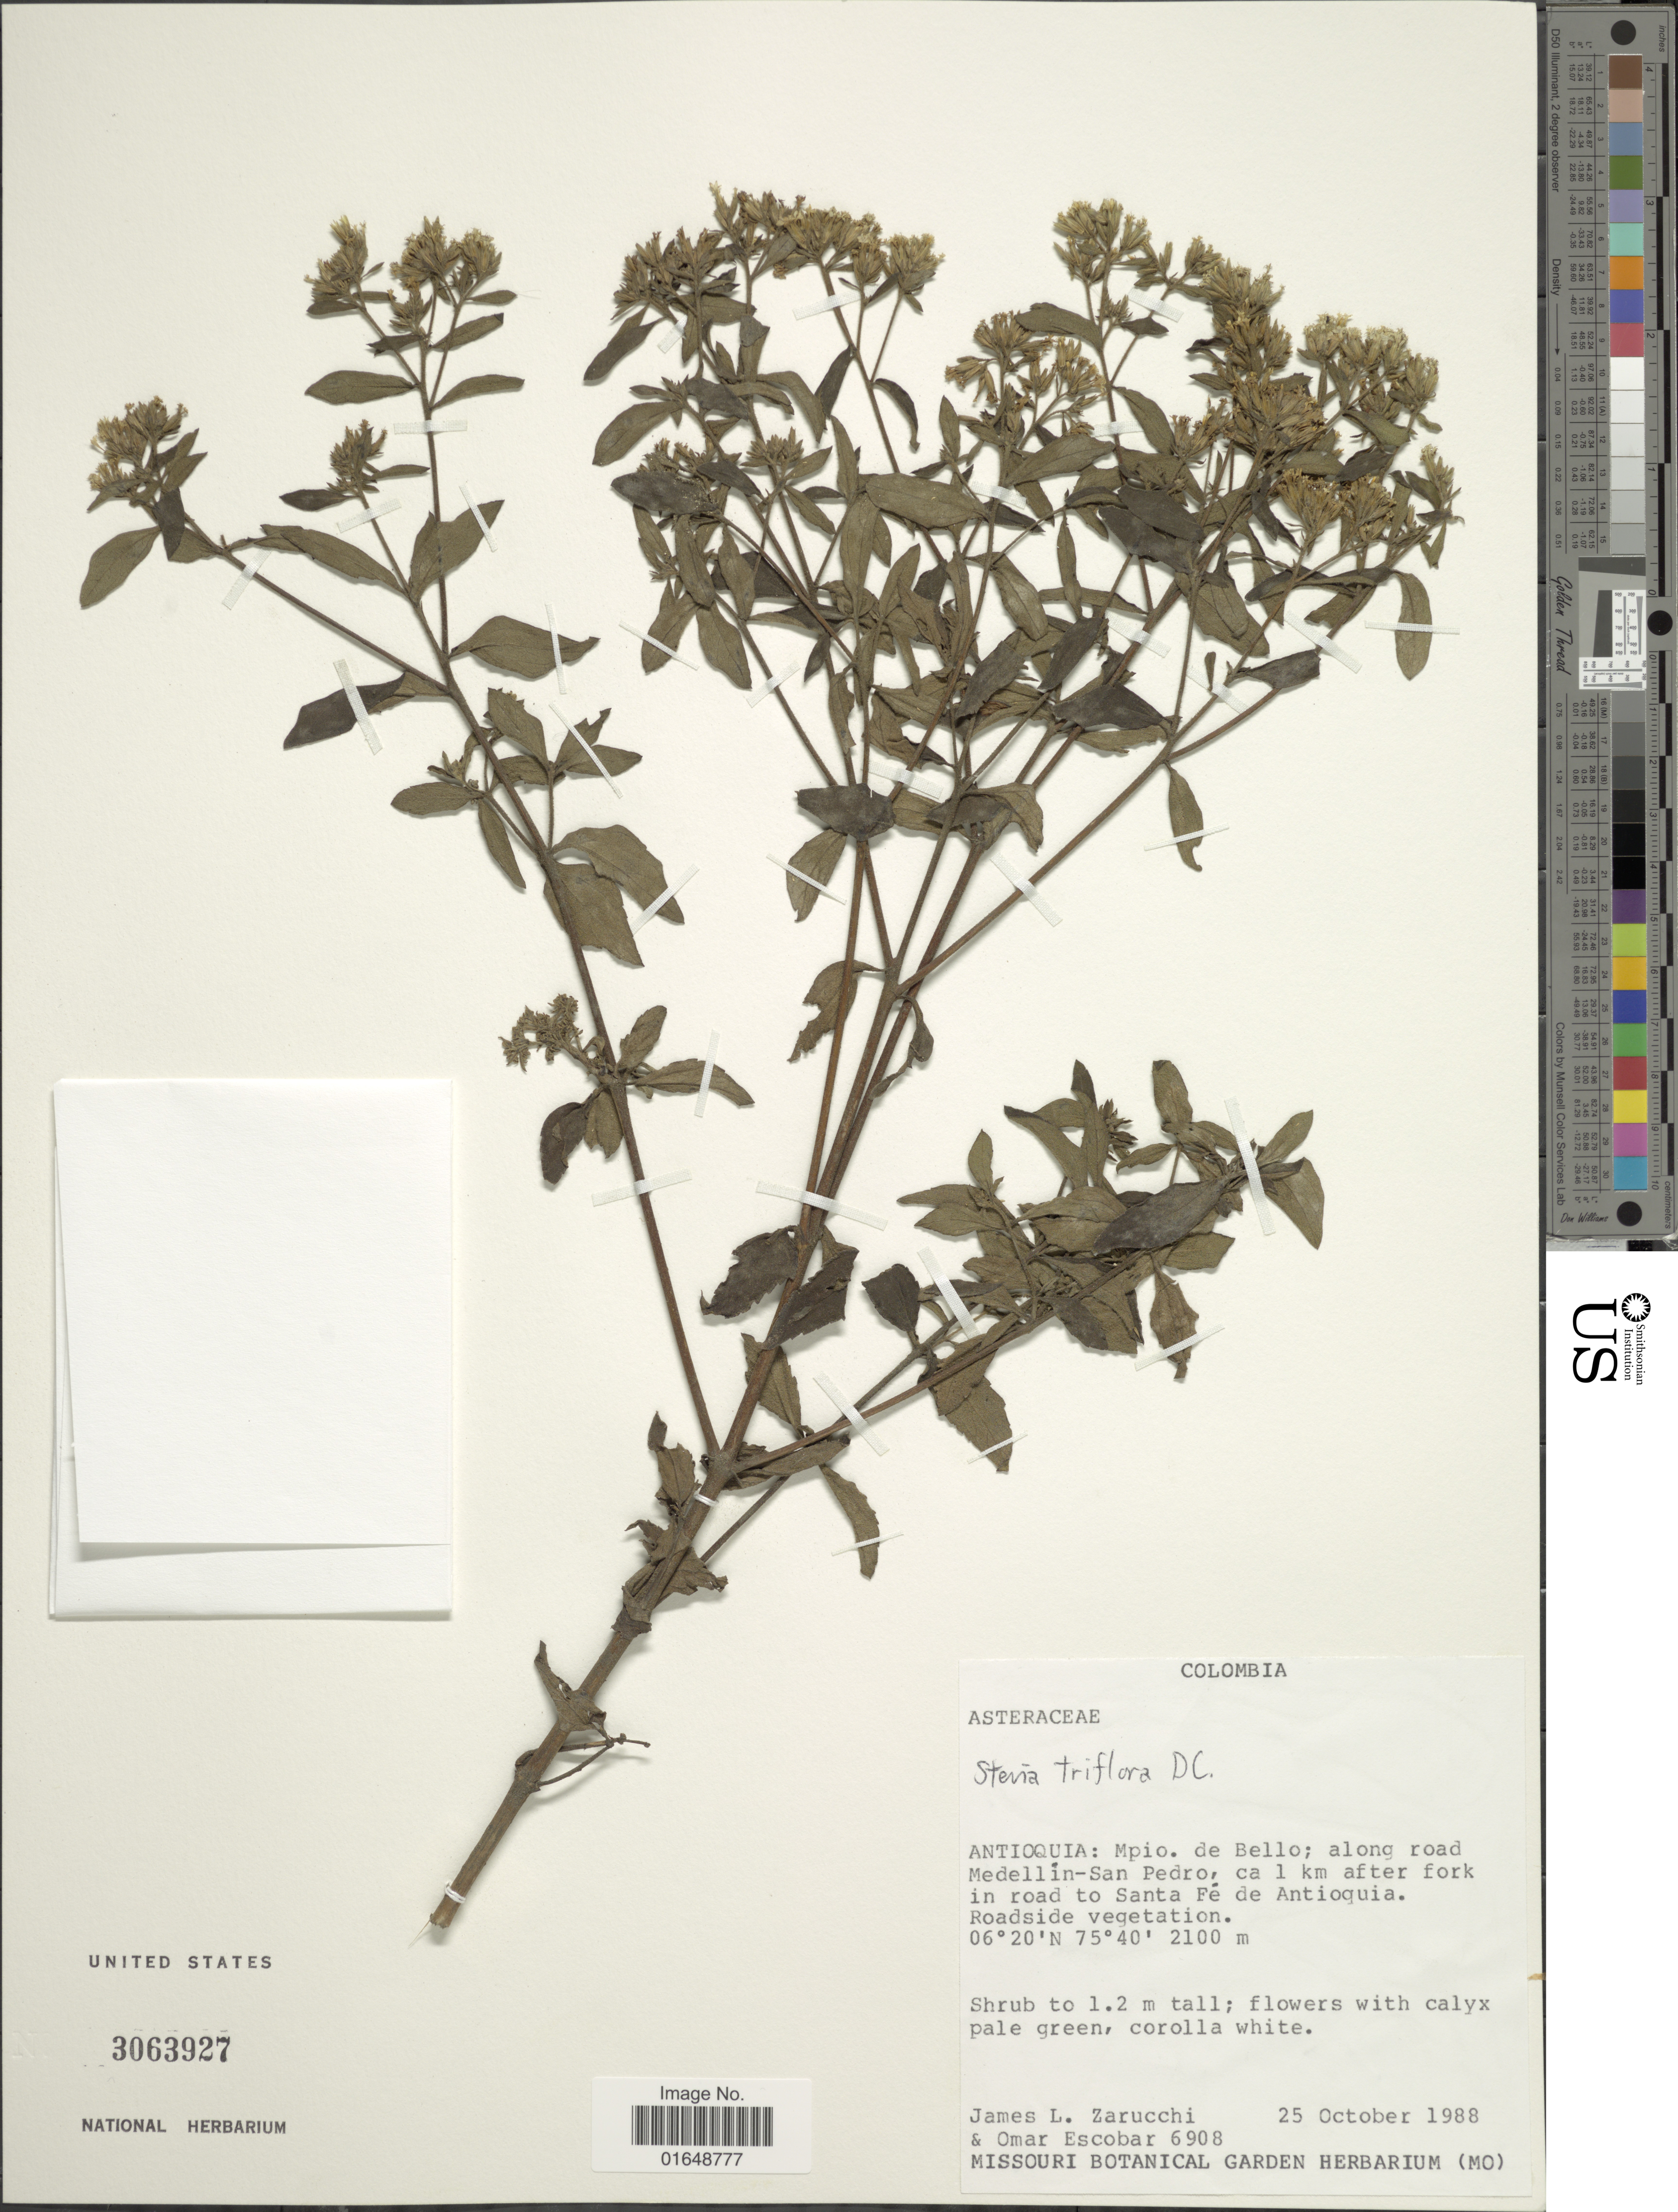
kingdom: Plantae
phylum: Tracheophyta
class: Magnoliopsida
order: Asterales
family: Asteraceae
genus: Stevia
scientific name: Stevia triflora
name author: DC.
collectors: J. L. Zarucchi & O. D. Escobar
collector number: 6908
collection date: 1988-10-25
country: Colombia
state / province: Antioquia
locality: Antioquia: Mpio. de Bello; along road Medellin-San Pedro, ca 1 km after fork in road to Santa Fé de Antioquia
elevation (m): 2100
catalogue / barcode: US 3063927